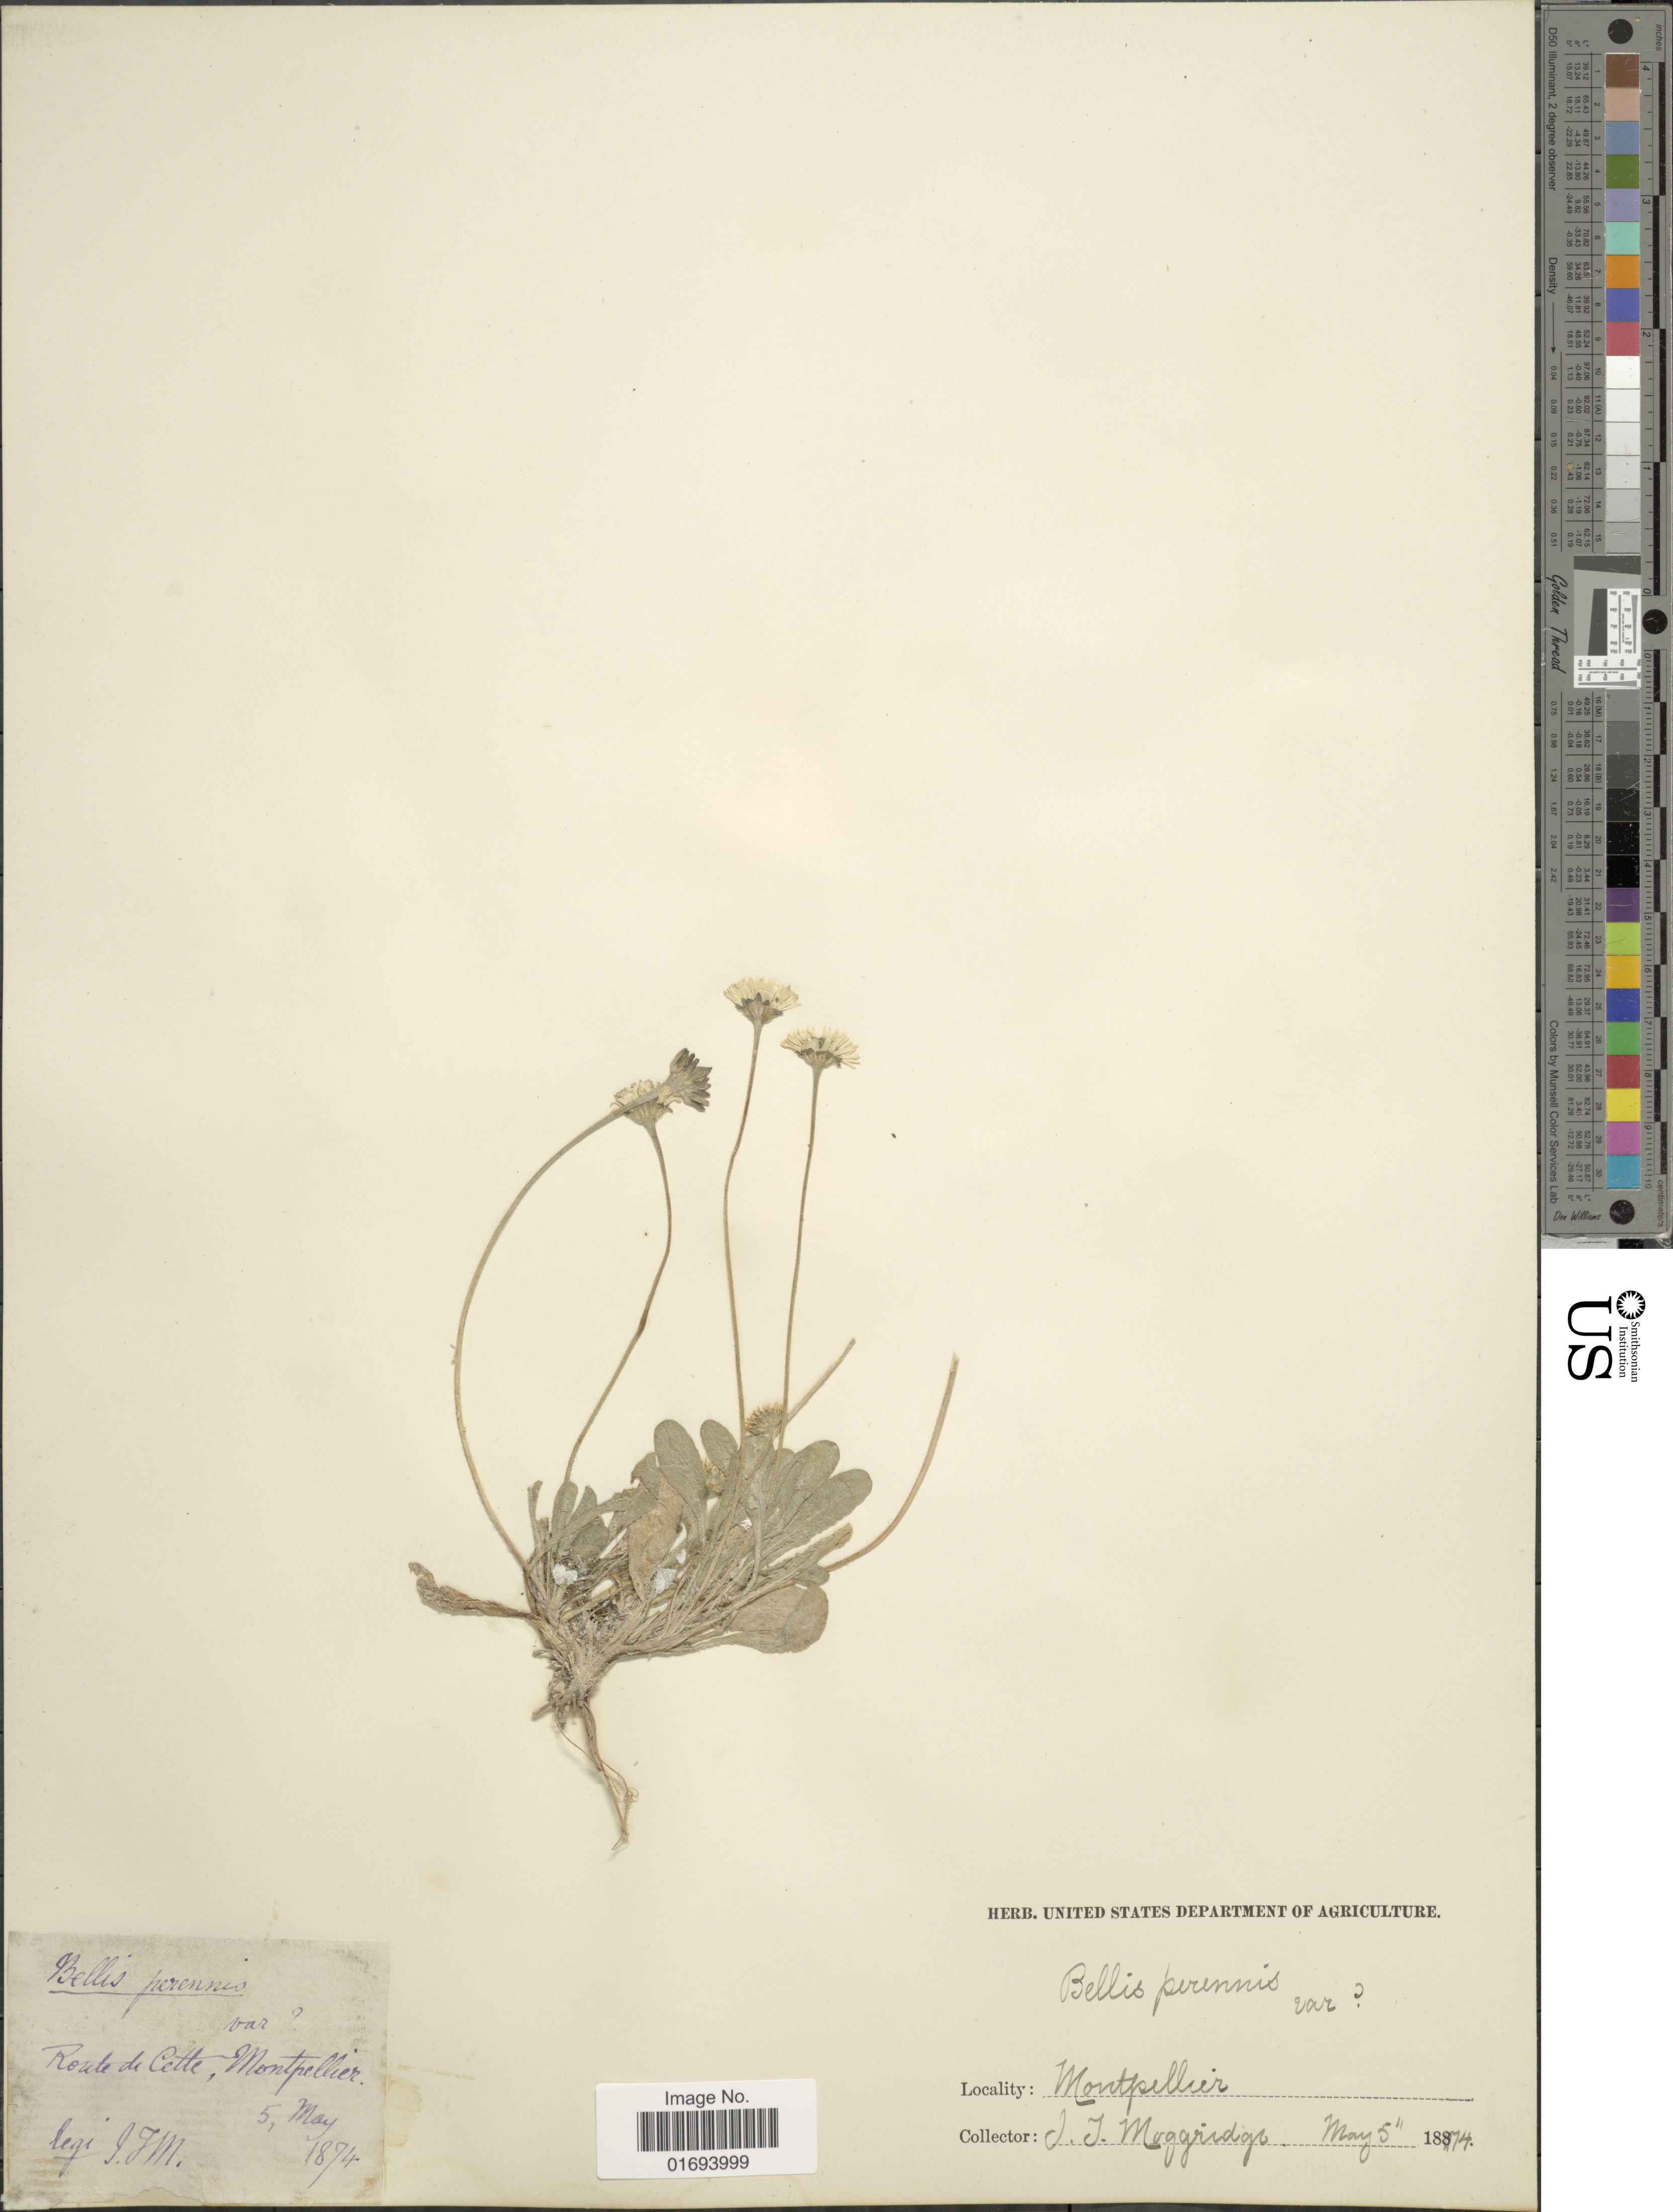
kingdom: Plantae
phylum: Tracheophyta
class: Magnoliopsida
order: Asterales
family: Asteraceae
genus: Bellis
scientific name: Bellis perennis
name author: L.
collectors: J. T. Moggridge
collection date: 1874-05-05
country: France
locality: Route de Cette, Montpellier